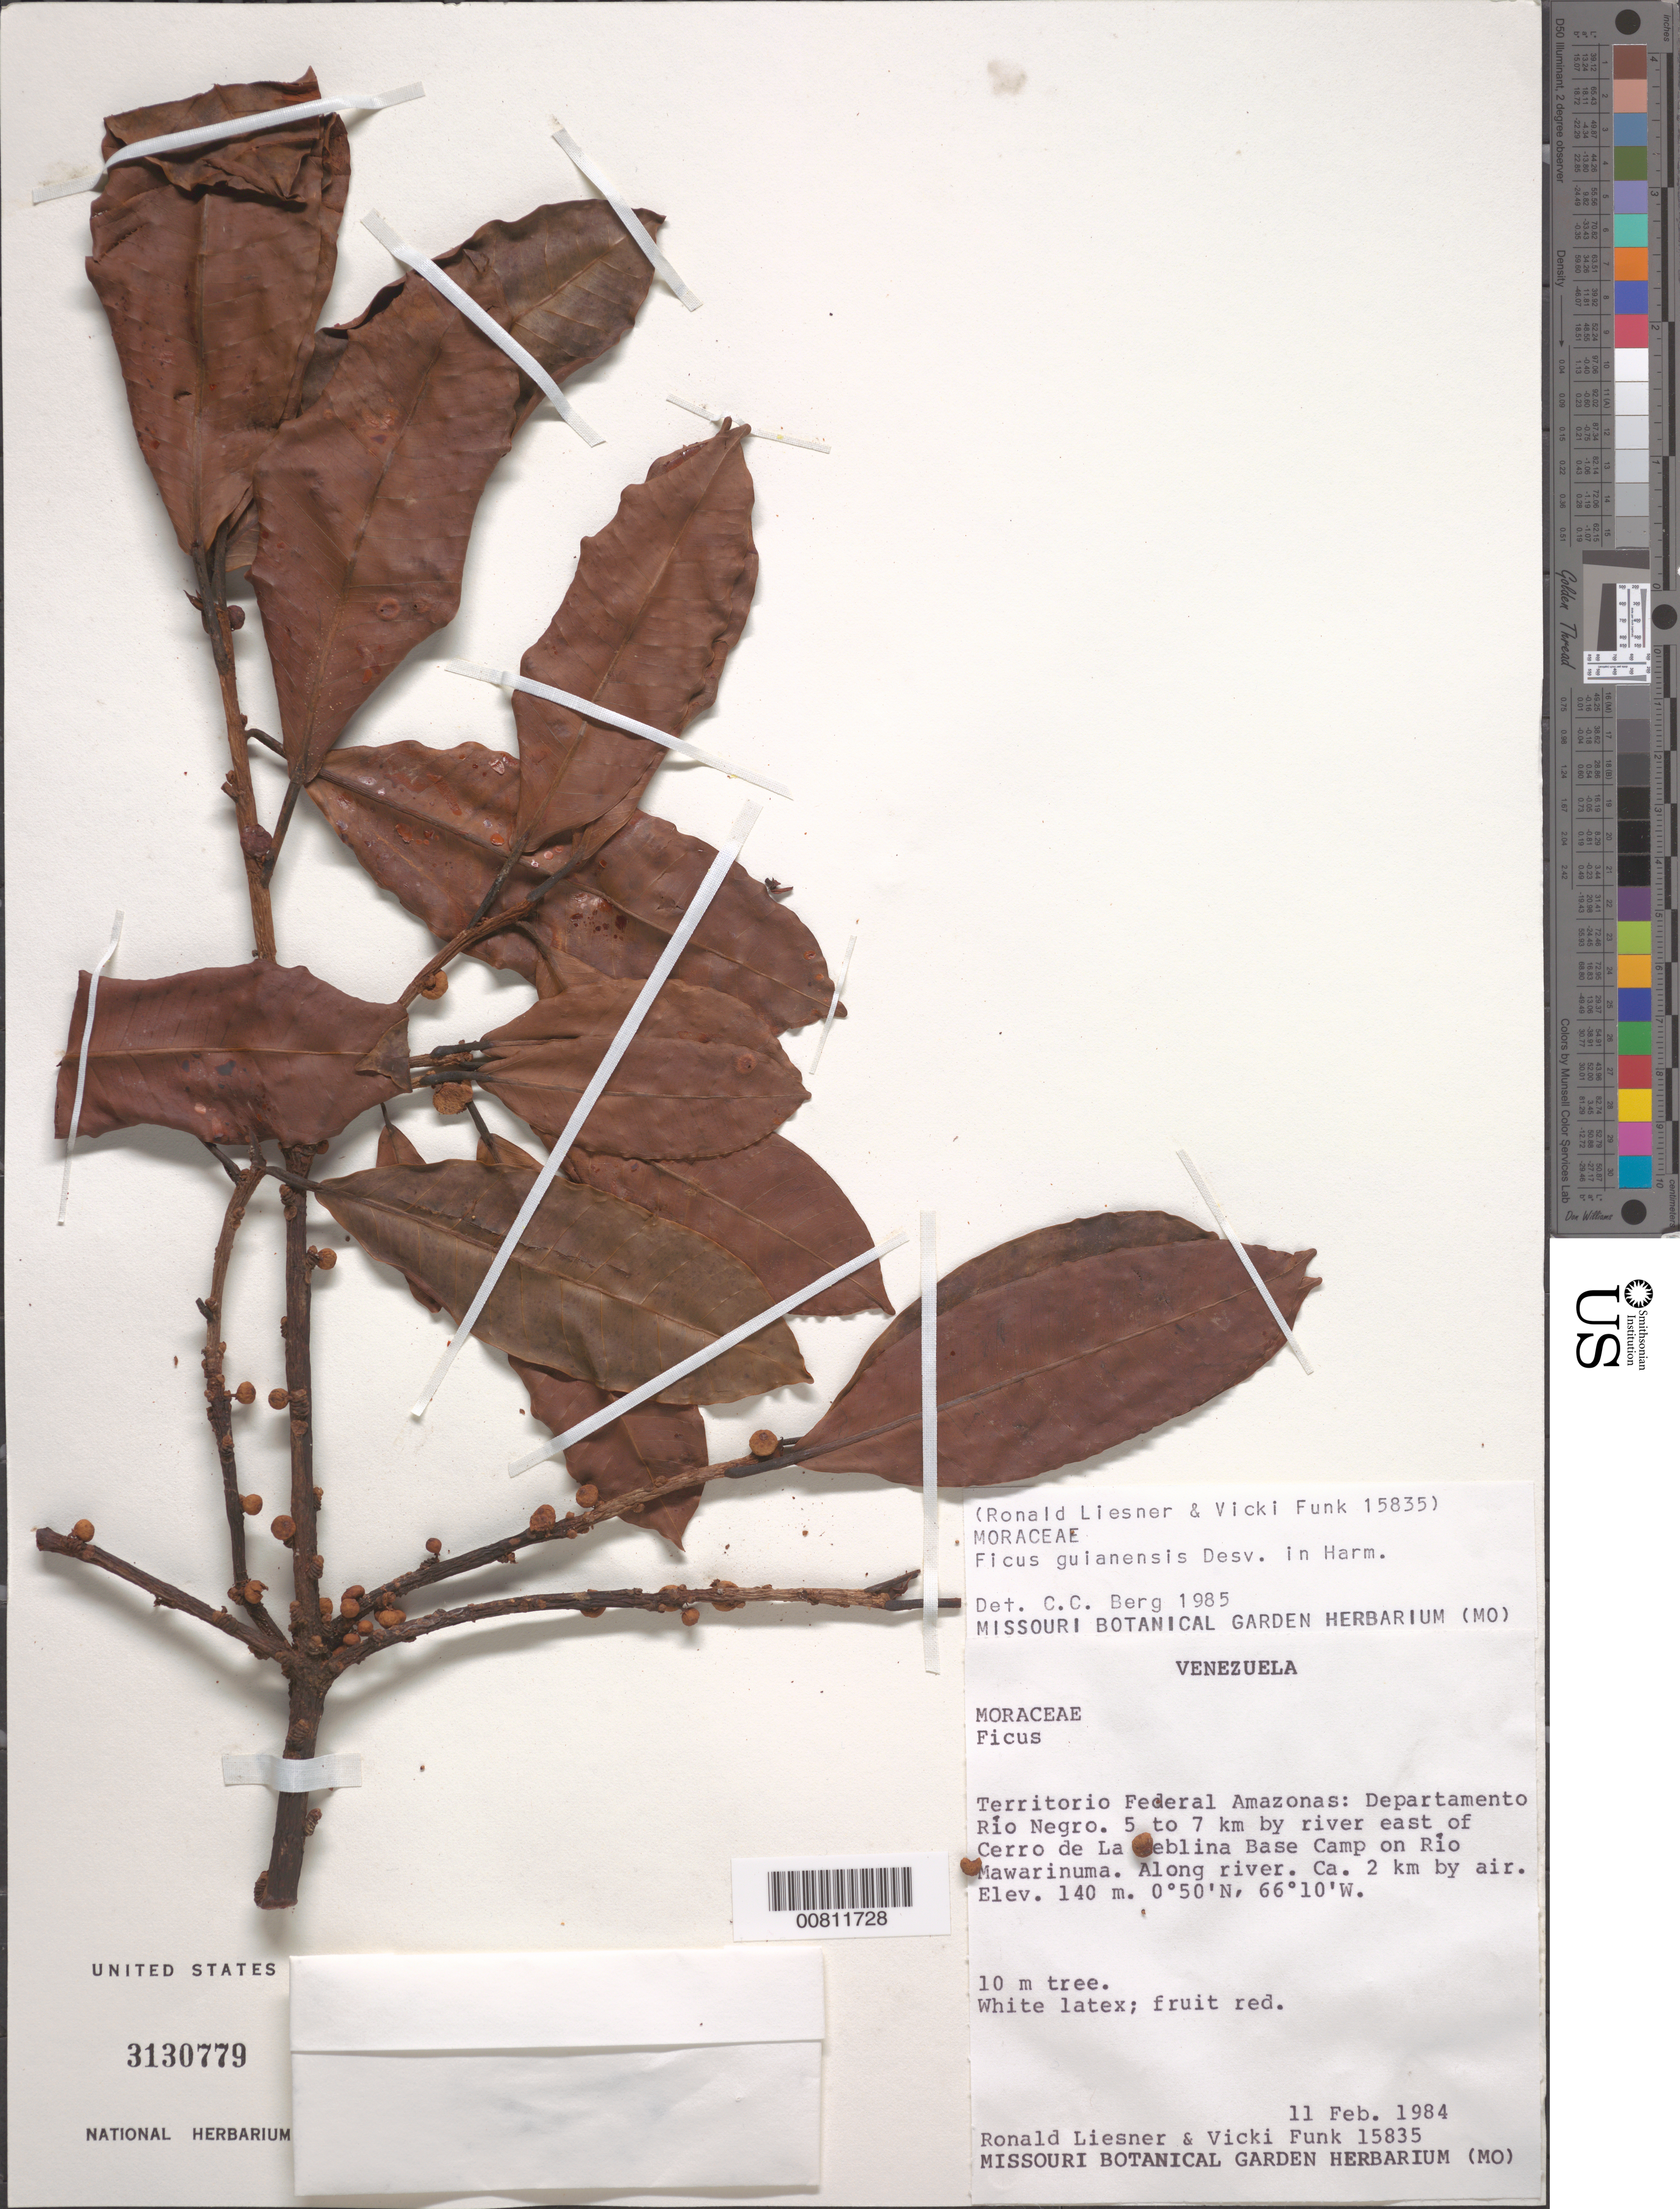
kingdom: Plantae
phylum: Tracheophyta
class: Magnoliopsida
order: Rosales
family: Moraceae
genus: Ficus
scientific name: Ficus guianensis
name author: Desv. ex Ham.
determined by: Berg, C. C.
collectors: R. L. Liesner & V. Funk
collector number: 15835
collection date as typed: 11-Feb-84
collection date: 1984-02-11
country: Venezuela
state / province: Amazonas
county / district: Río Negro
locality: Río Mawarinuma, 5-7 km E by river of Cerro de La Neblina Base Camp; ca. 2 km by air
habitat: Along river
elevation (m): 140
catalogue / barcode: US 3130779